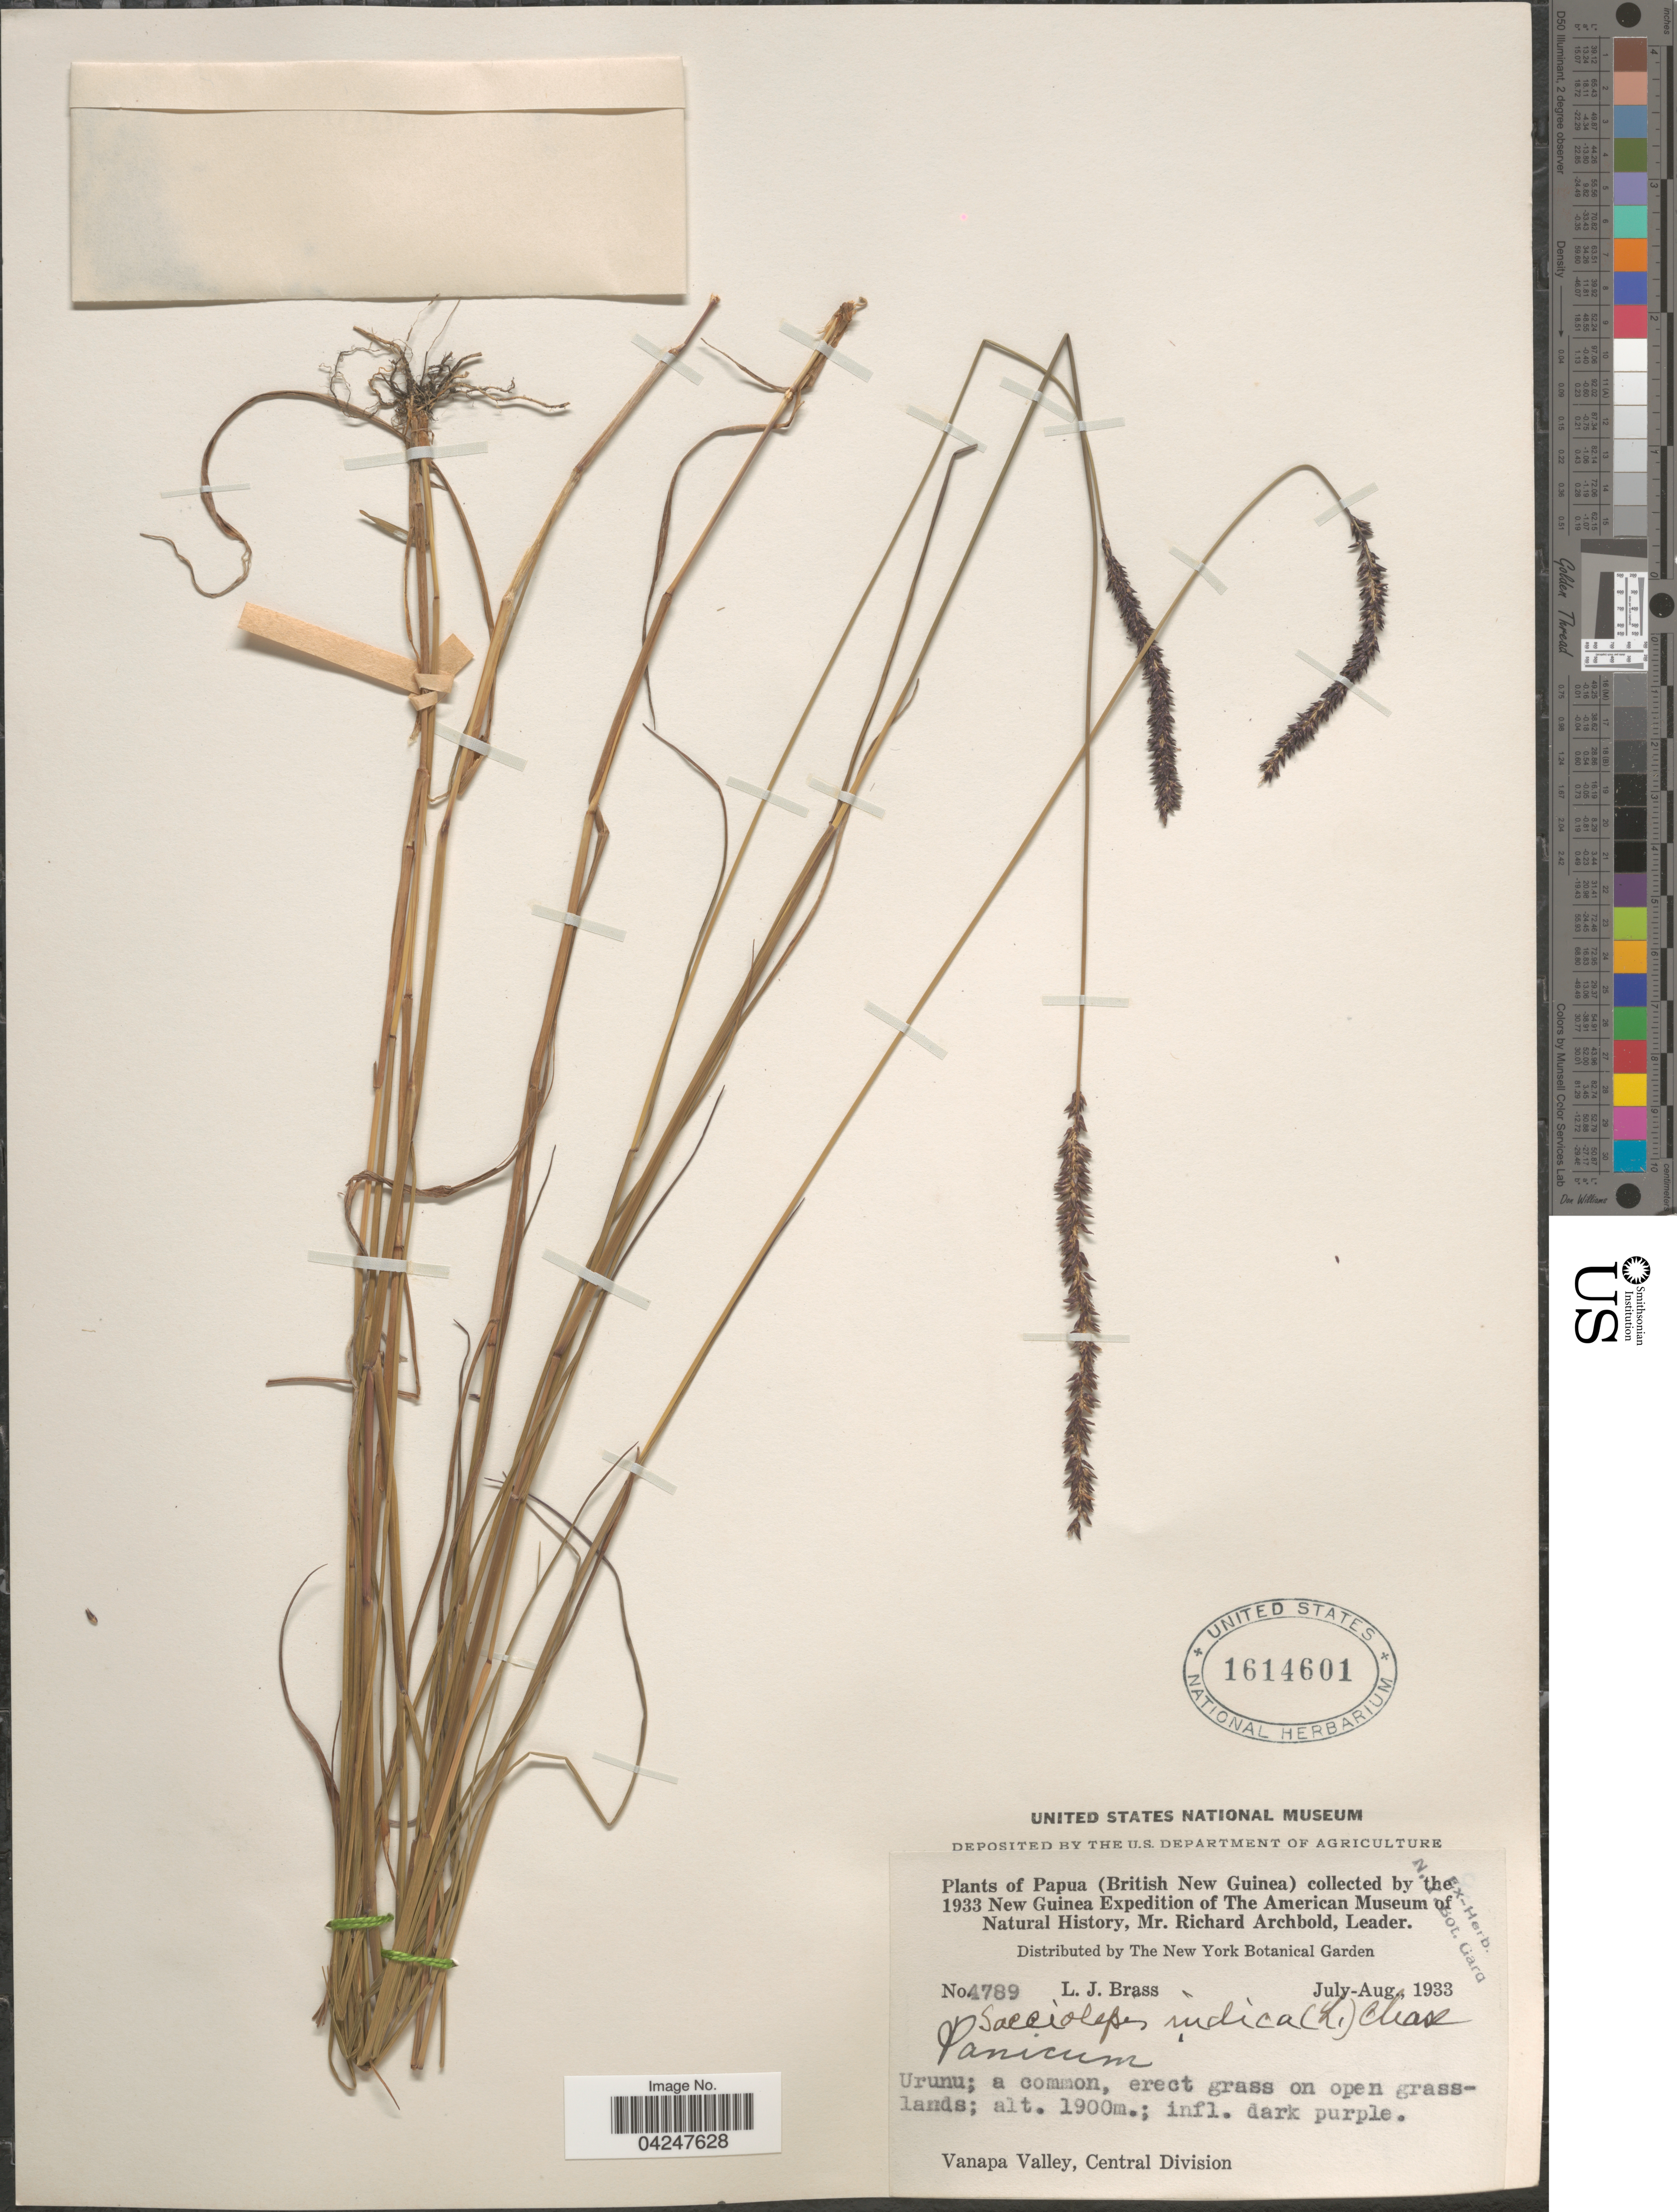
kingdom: Plantae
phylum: Tracheophyta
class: Liliopsida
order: Poales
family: Poaceae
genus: Sacciolepis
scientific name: Sacciolepis indica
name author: (L.) Chase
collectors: L. J. Brass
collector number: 4789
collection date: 1933-07/1933-08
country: Papua New Guinea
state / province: Central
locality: Papua (British New Guinea). 1933 New Guinea Expedition of The American Museum of Natural History. Vanapa Valley, Central Division.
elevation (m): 1900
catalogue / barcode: US 1614601